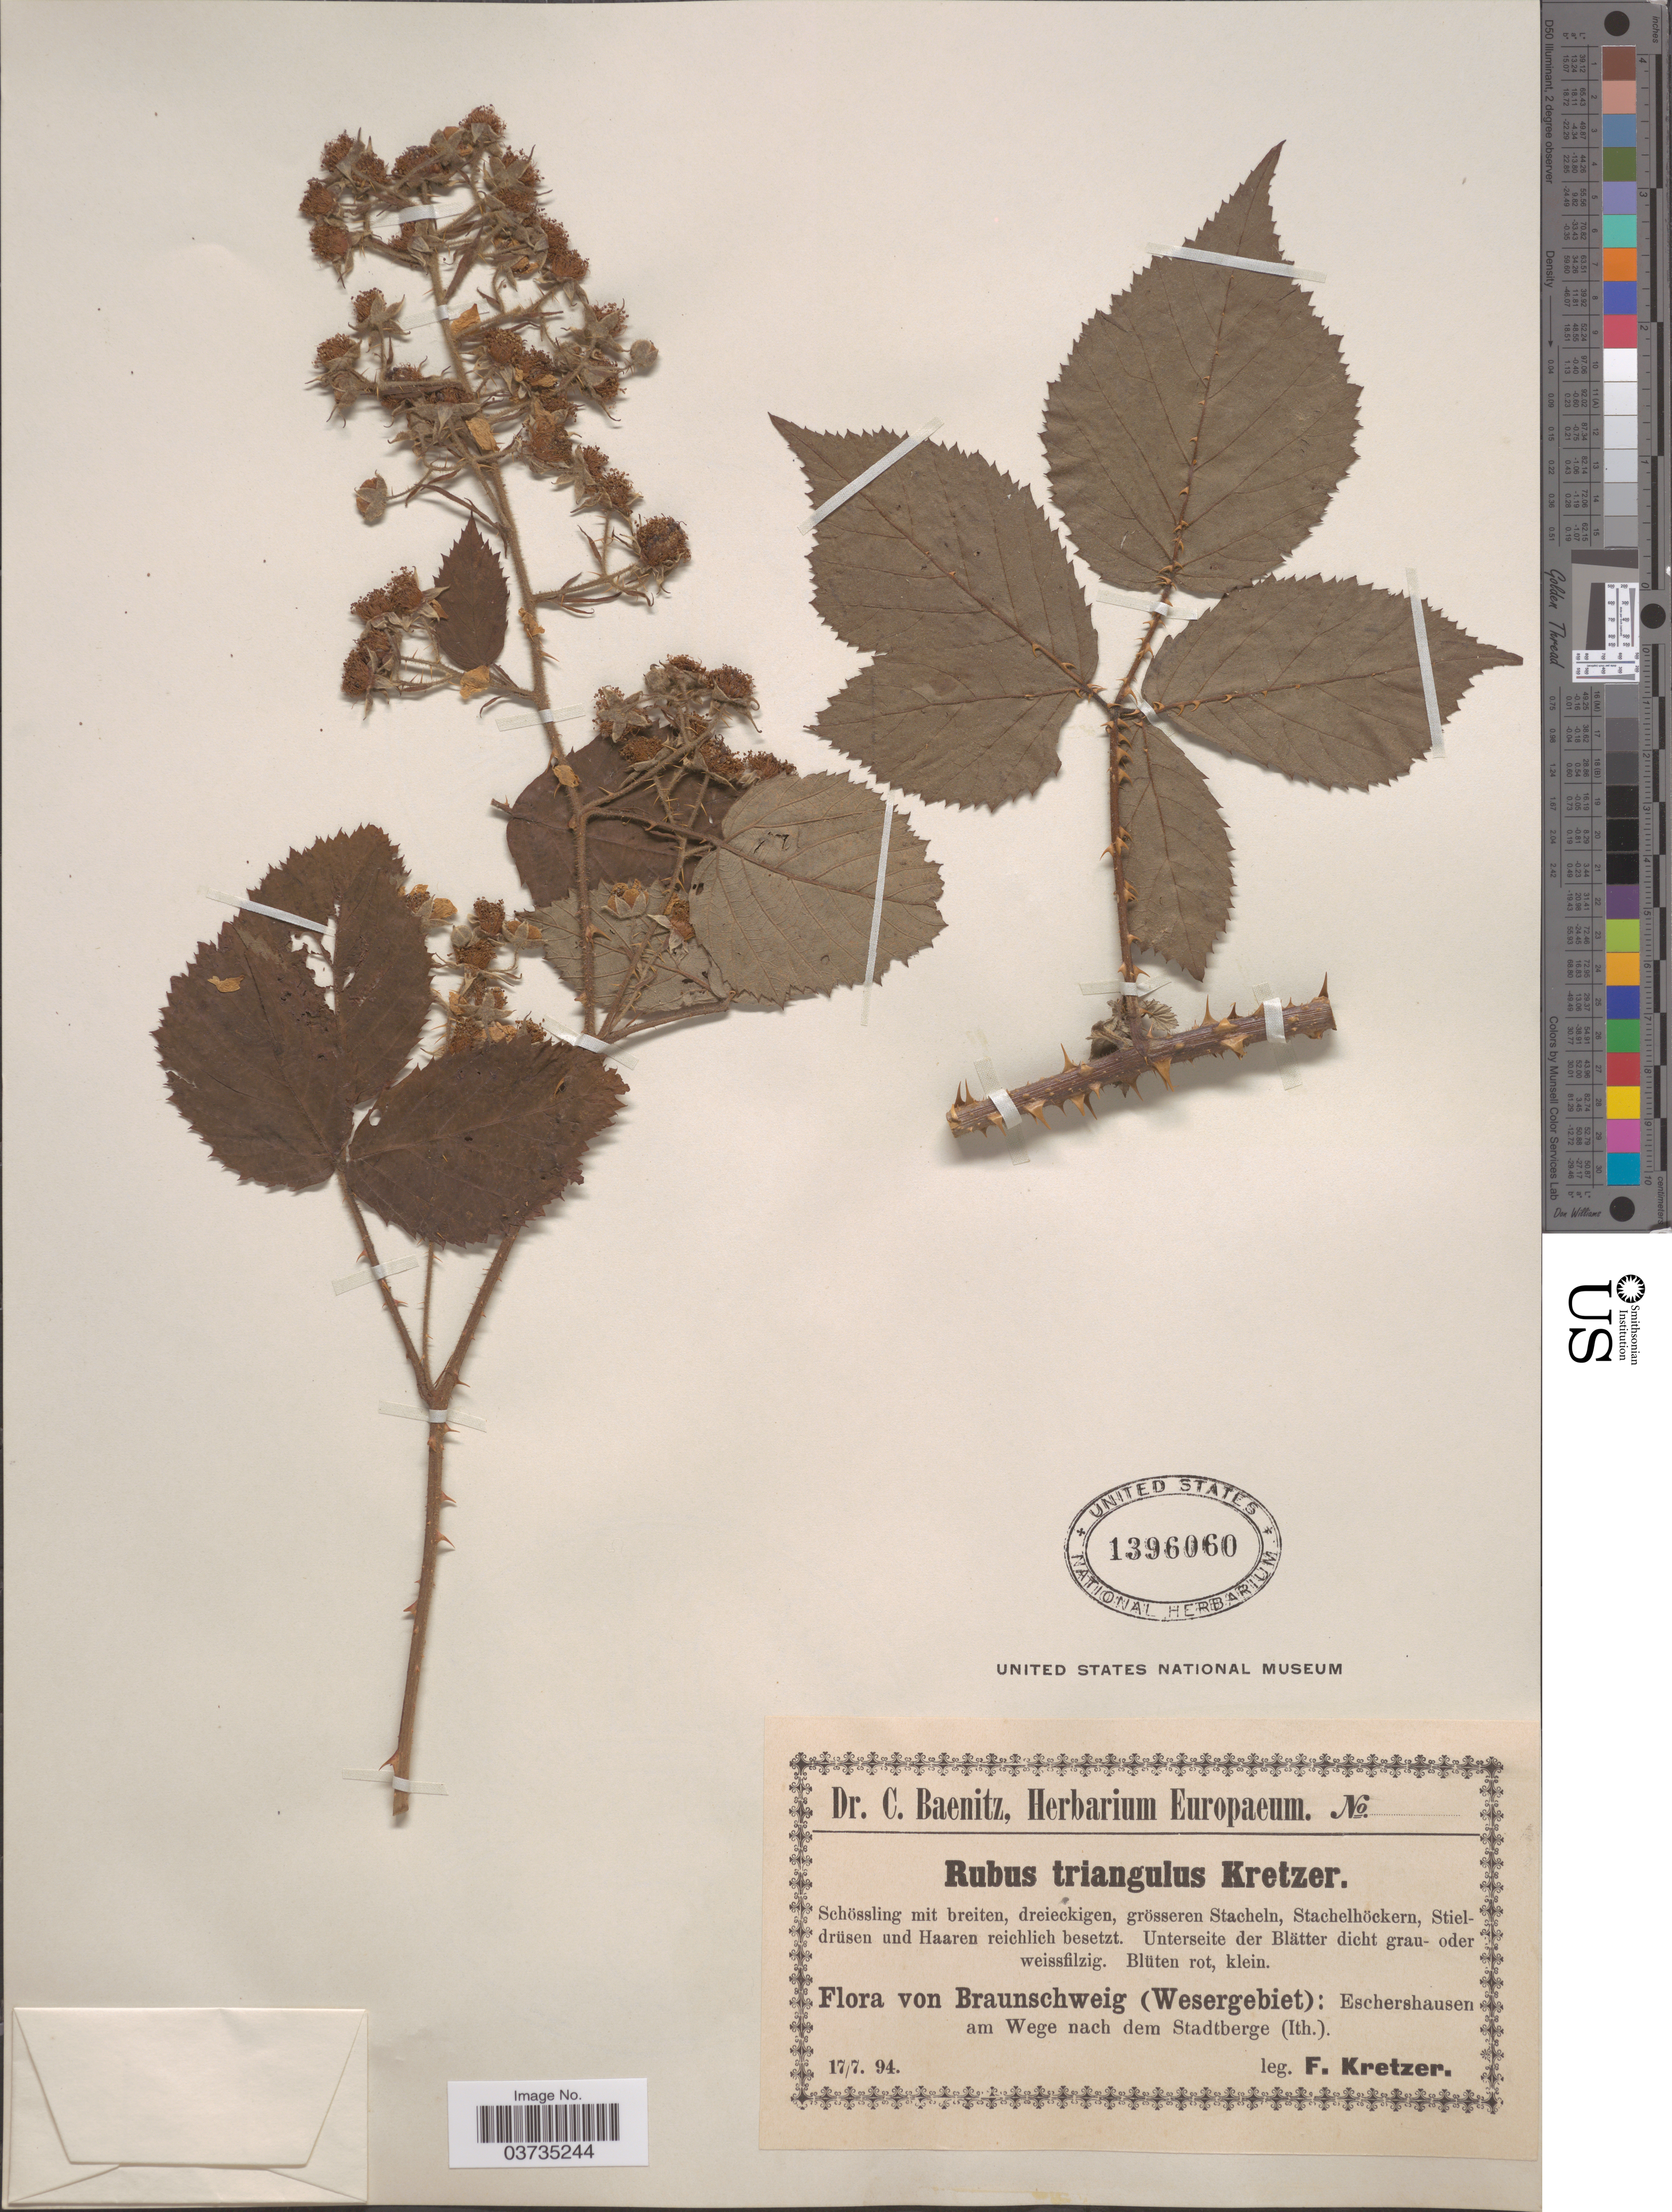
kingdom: Plantae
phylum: Tracheophyta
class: Magnoliopsida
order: Rosales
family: Rosaceae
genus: Rubus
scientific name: Rubus triangulus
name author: Kretzer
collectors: F. Kretzer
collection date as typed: Transcribed d/m/y: 17/7/94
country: Germany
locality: Braunschweig (Wesergebiet): Eschershausen am Wege nach dem Stadtberge (Ith.).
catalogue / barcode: US 1396060